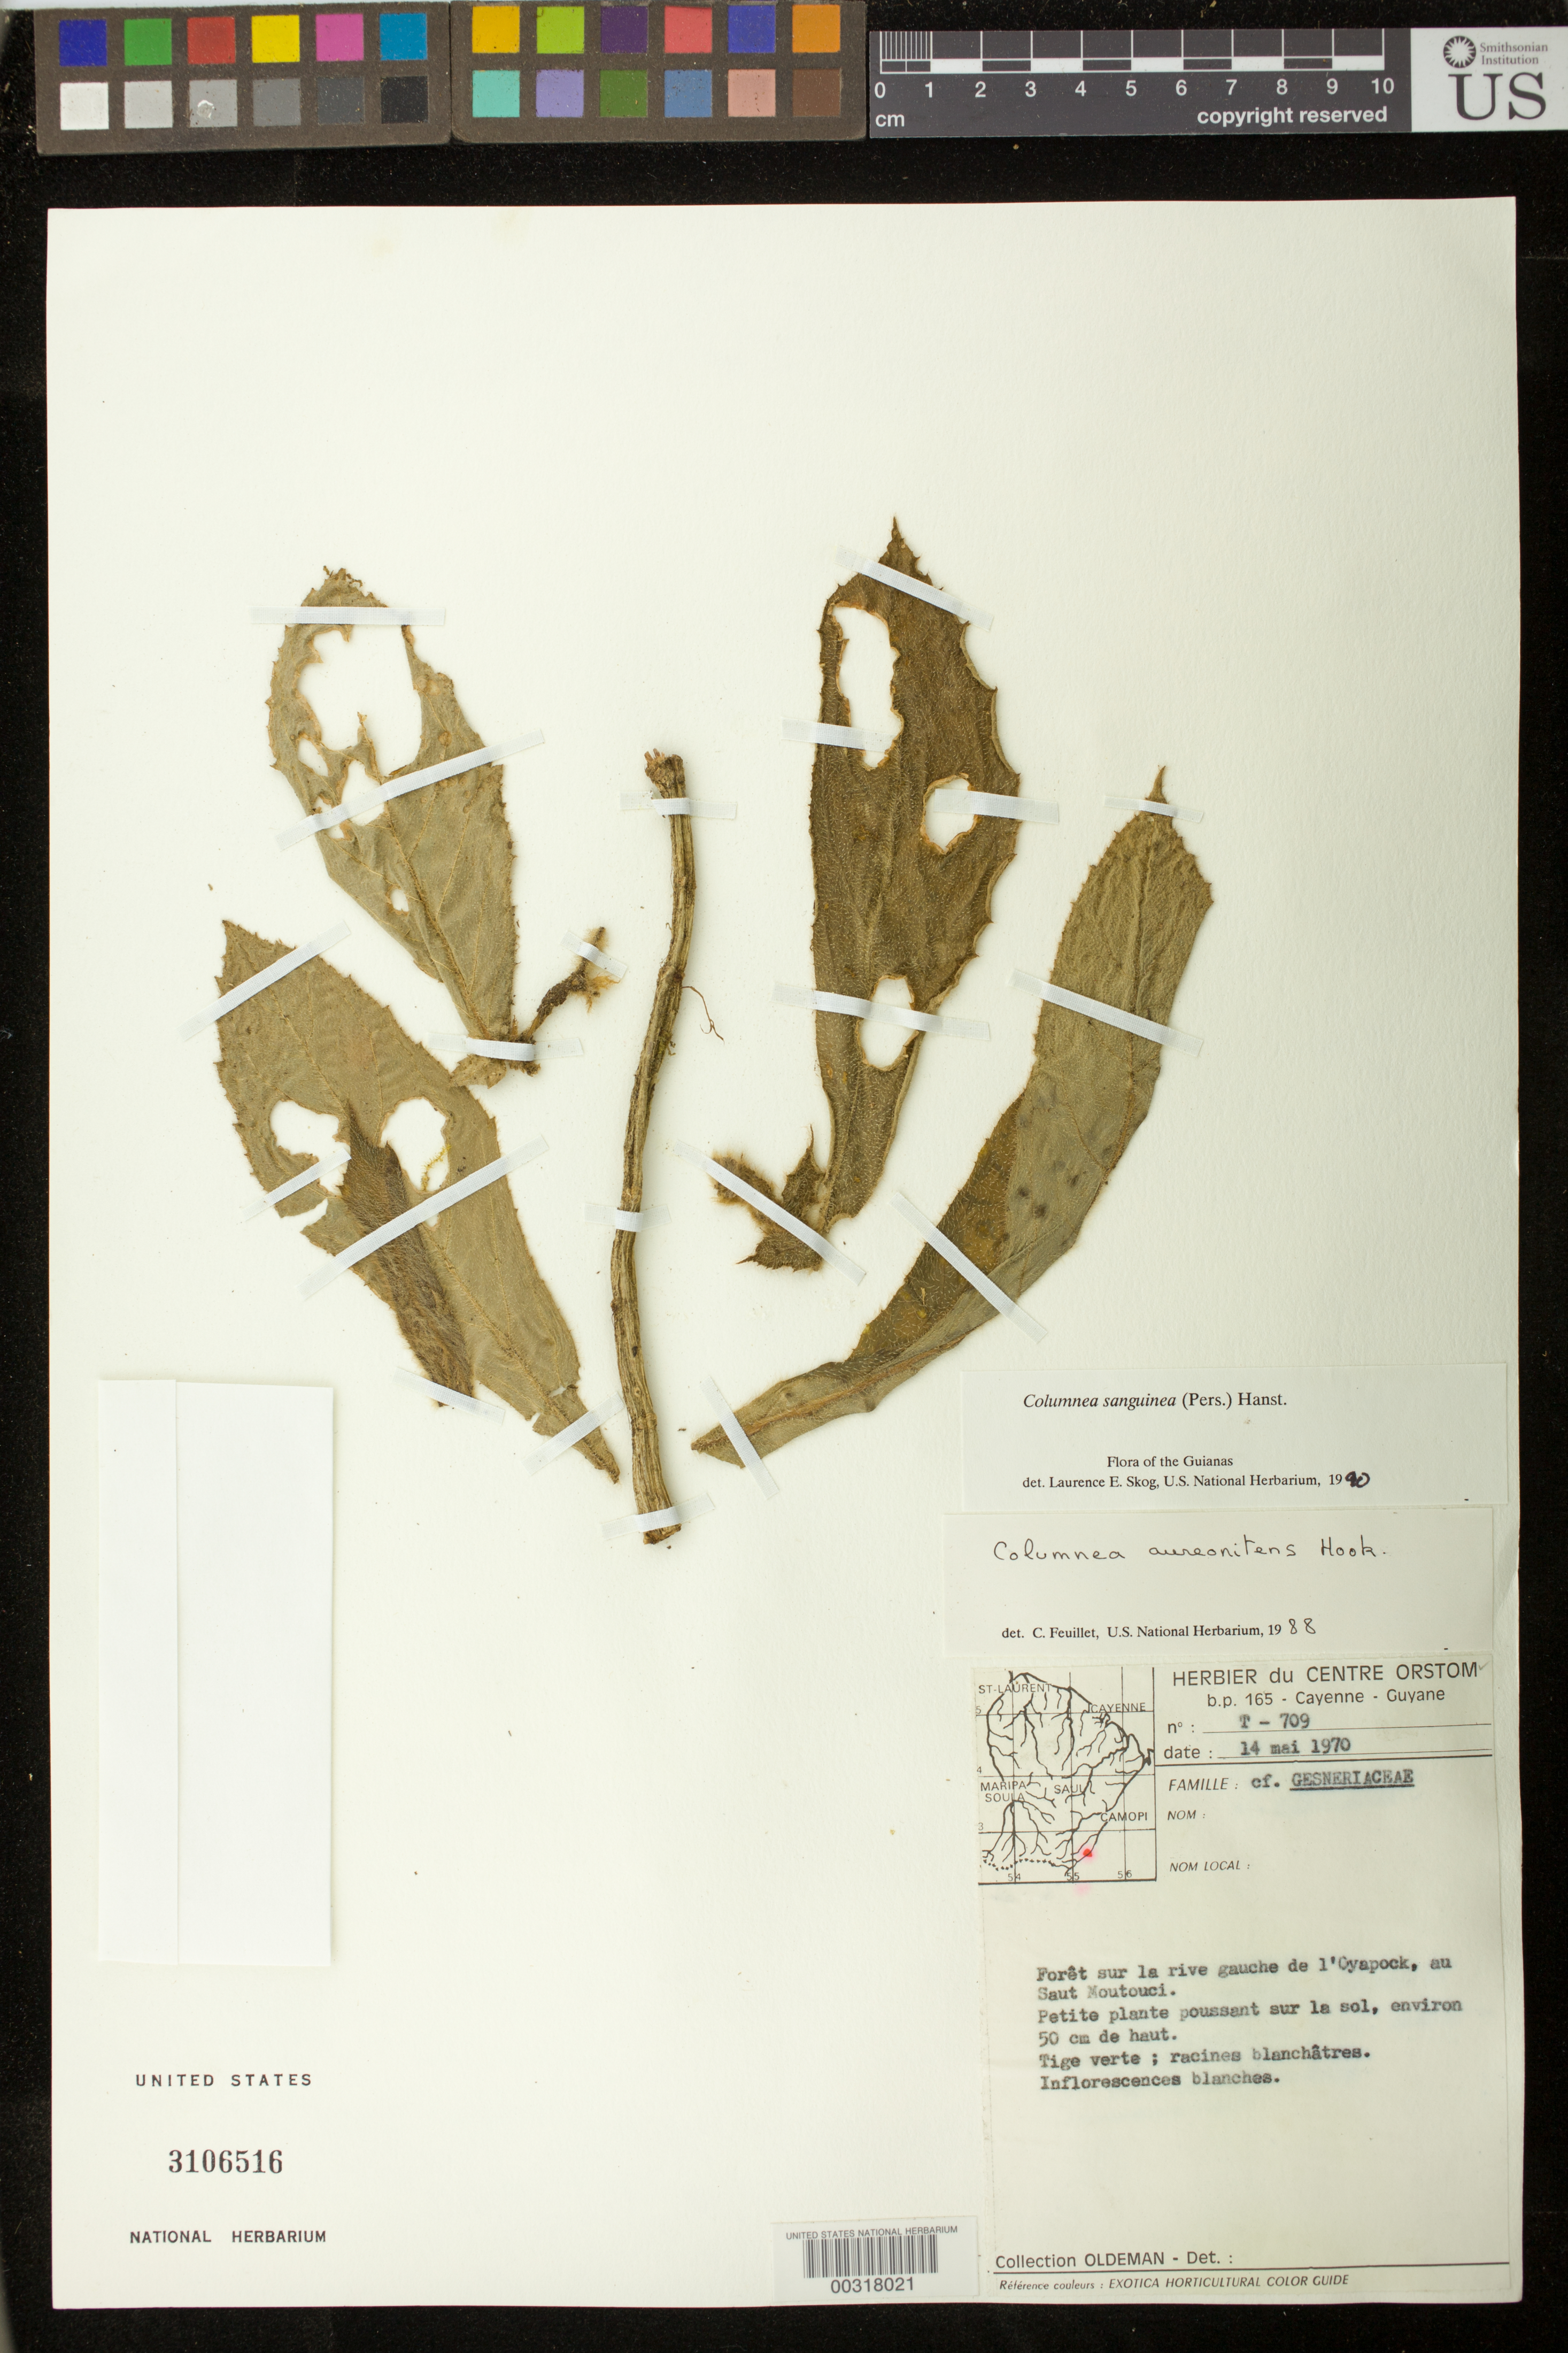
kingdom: Plantae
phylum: Tracheophyta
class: Magnoliopsida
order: Lamiales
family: Gesneriaceae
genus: Columnea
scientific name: Columnea sanguinea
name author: (Pers.) Hanst.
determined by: Skog, Laurence E.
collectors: R. Oldeman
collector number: T- 709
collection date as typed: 14 May 1970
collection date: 1970-05-14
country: French Guiana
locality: Rive gauche de l'Oyapock, au Saut Moutouci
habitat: Forêt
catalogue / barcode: US 3106516